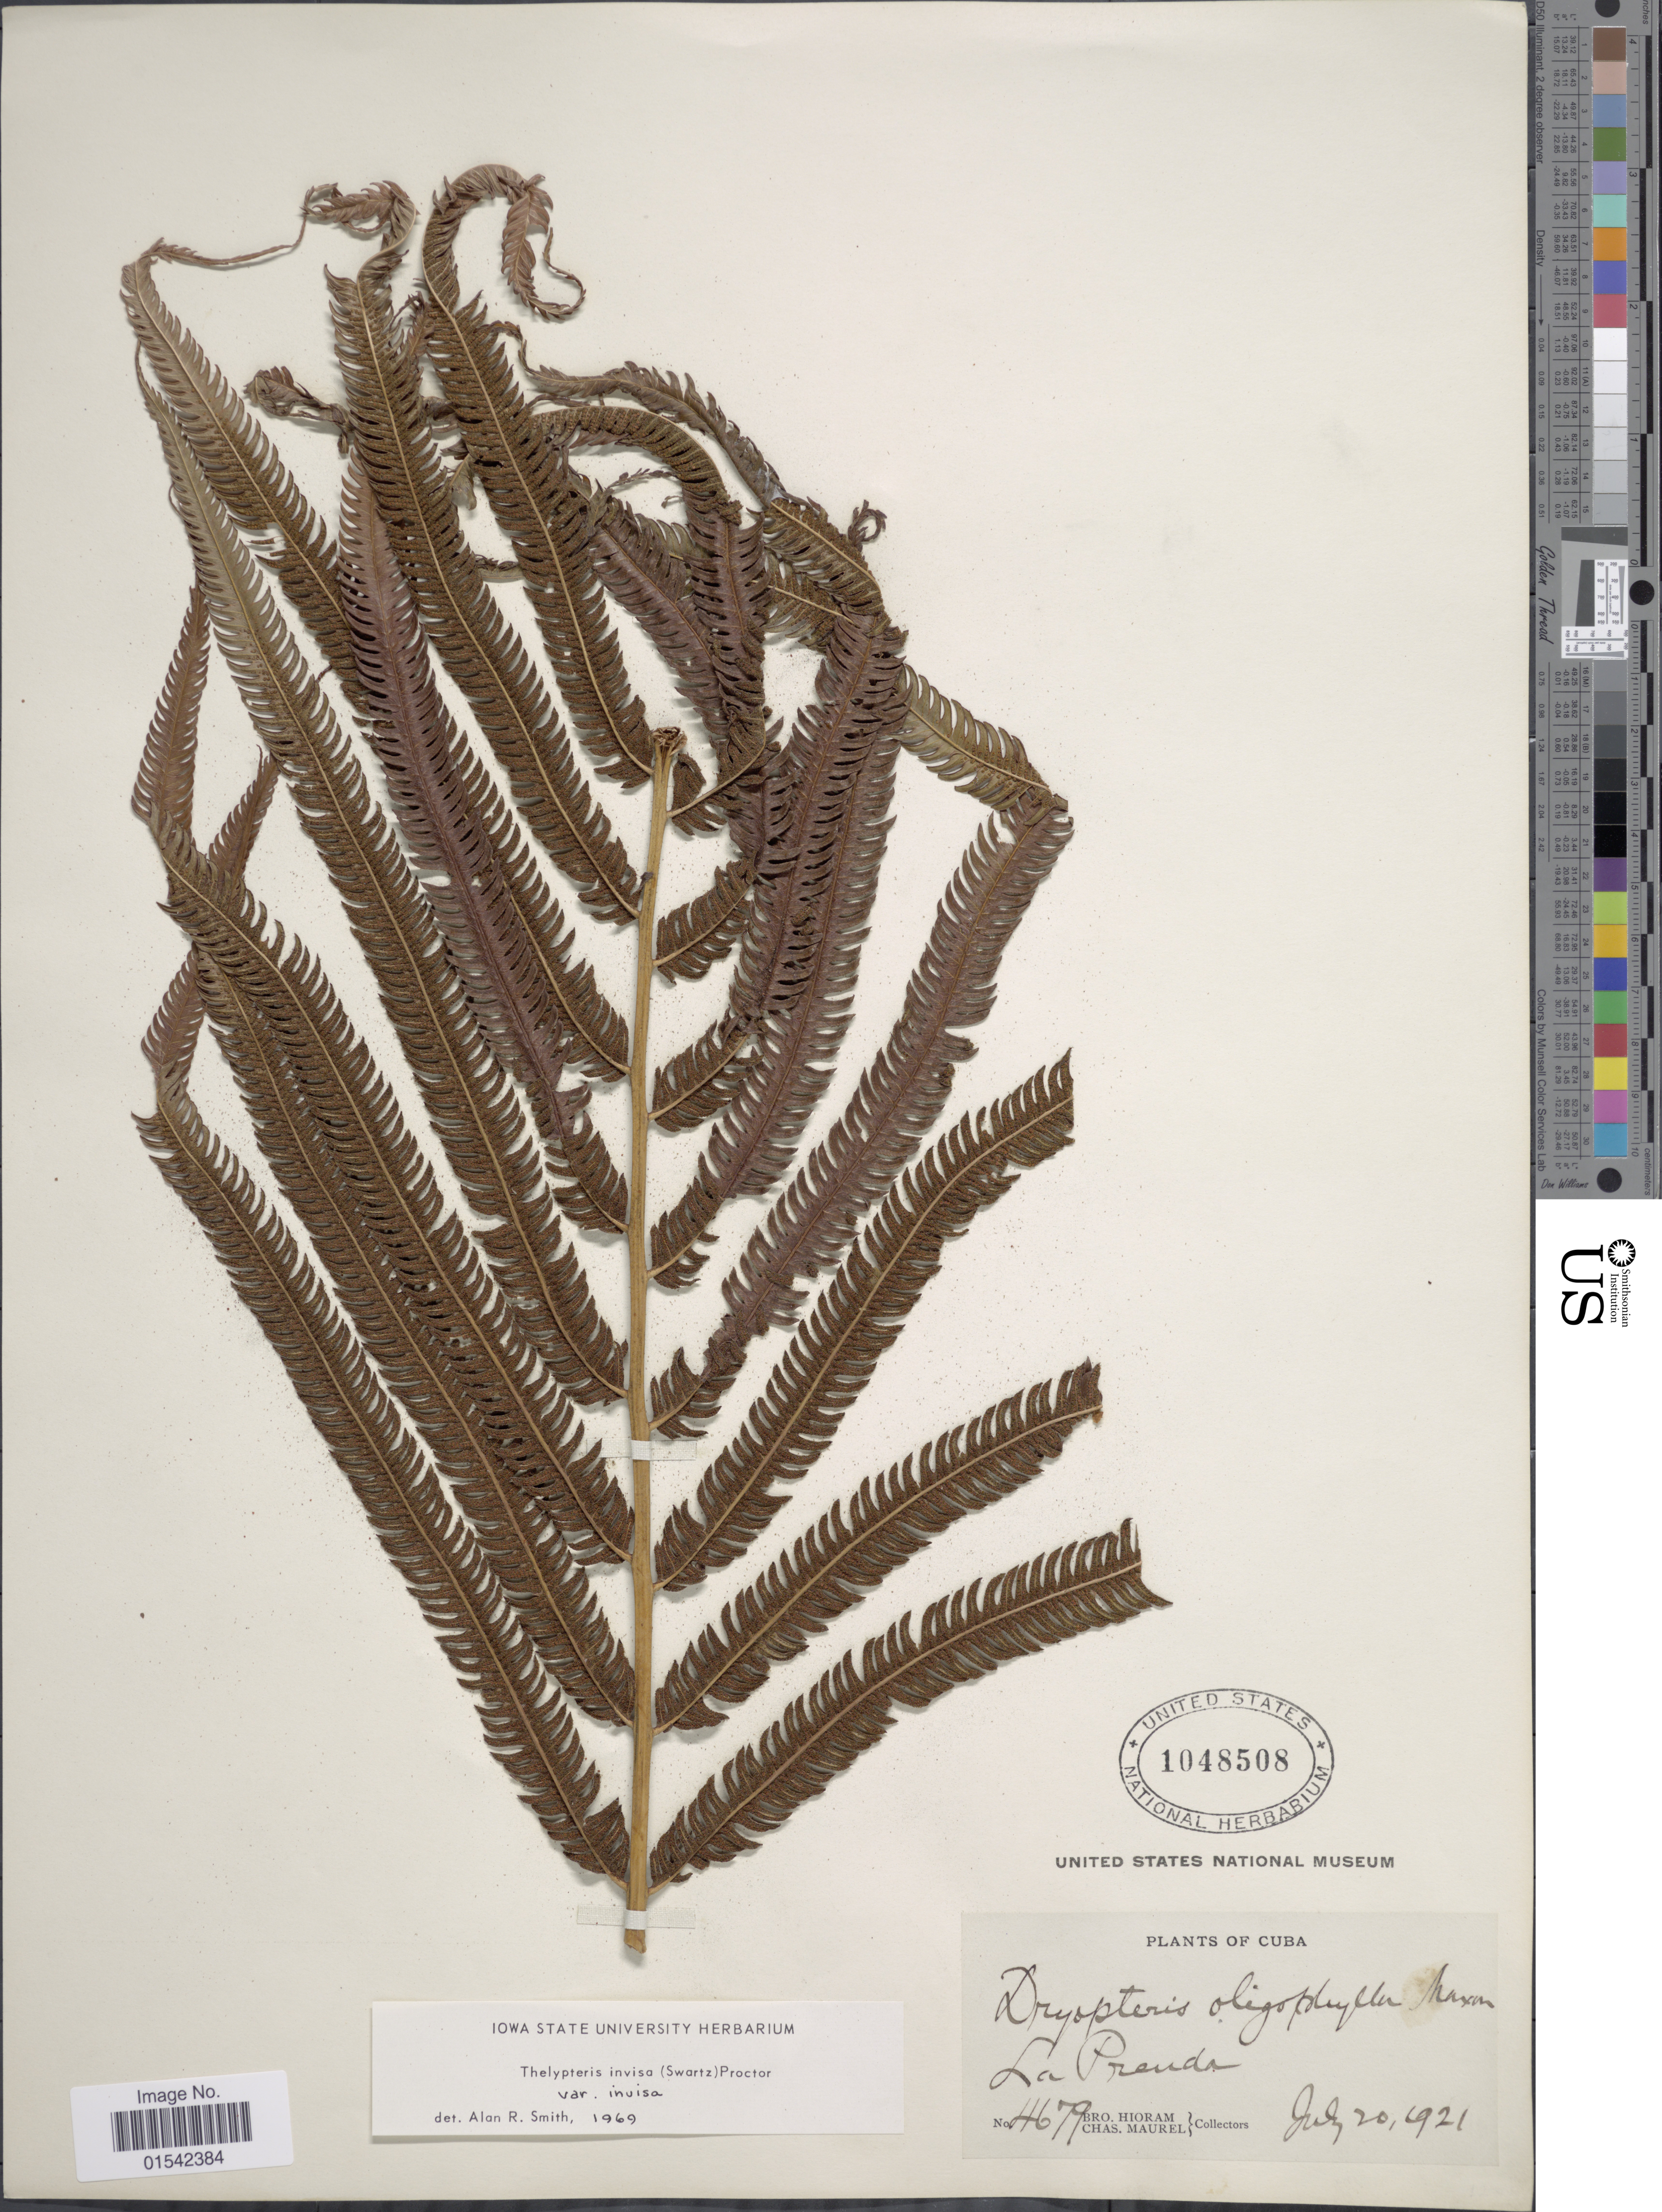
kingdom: Plantae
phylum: Tracheophyta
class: Polypodiopsida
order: Polypodiales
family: Thelypteridaceae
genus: Cyclosorus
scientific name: Cyclosorus grandis (A.R. Sm.) comb. nov., ined 2015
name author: (A.R. Sm.)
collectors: Bro. Hioram & C. Maurel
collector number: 4679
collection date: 1921-07-20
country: Cuba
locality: La Preuda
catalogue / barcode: US 1048508